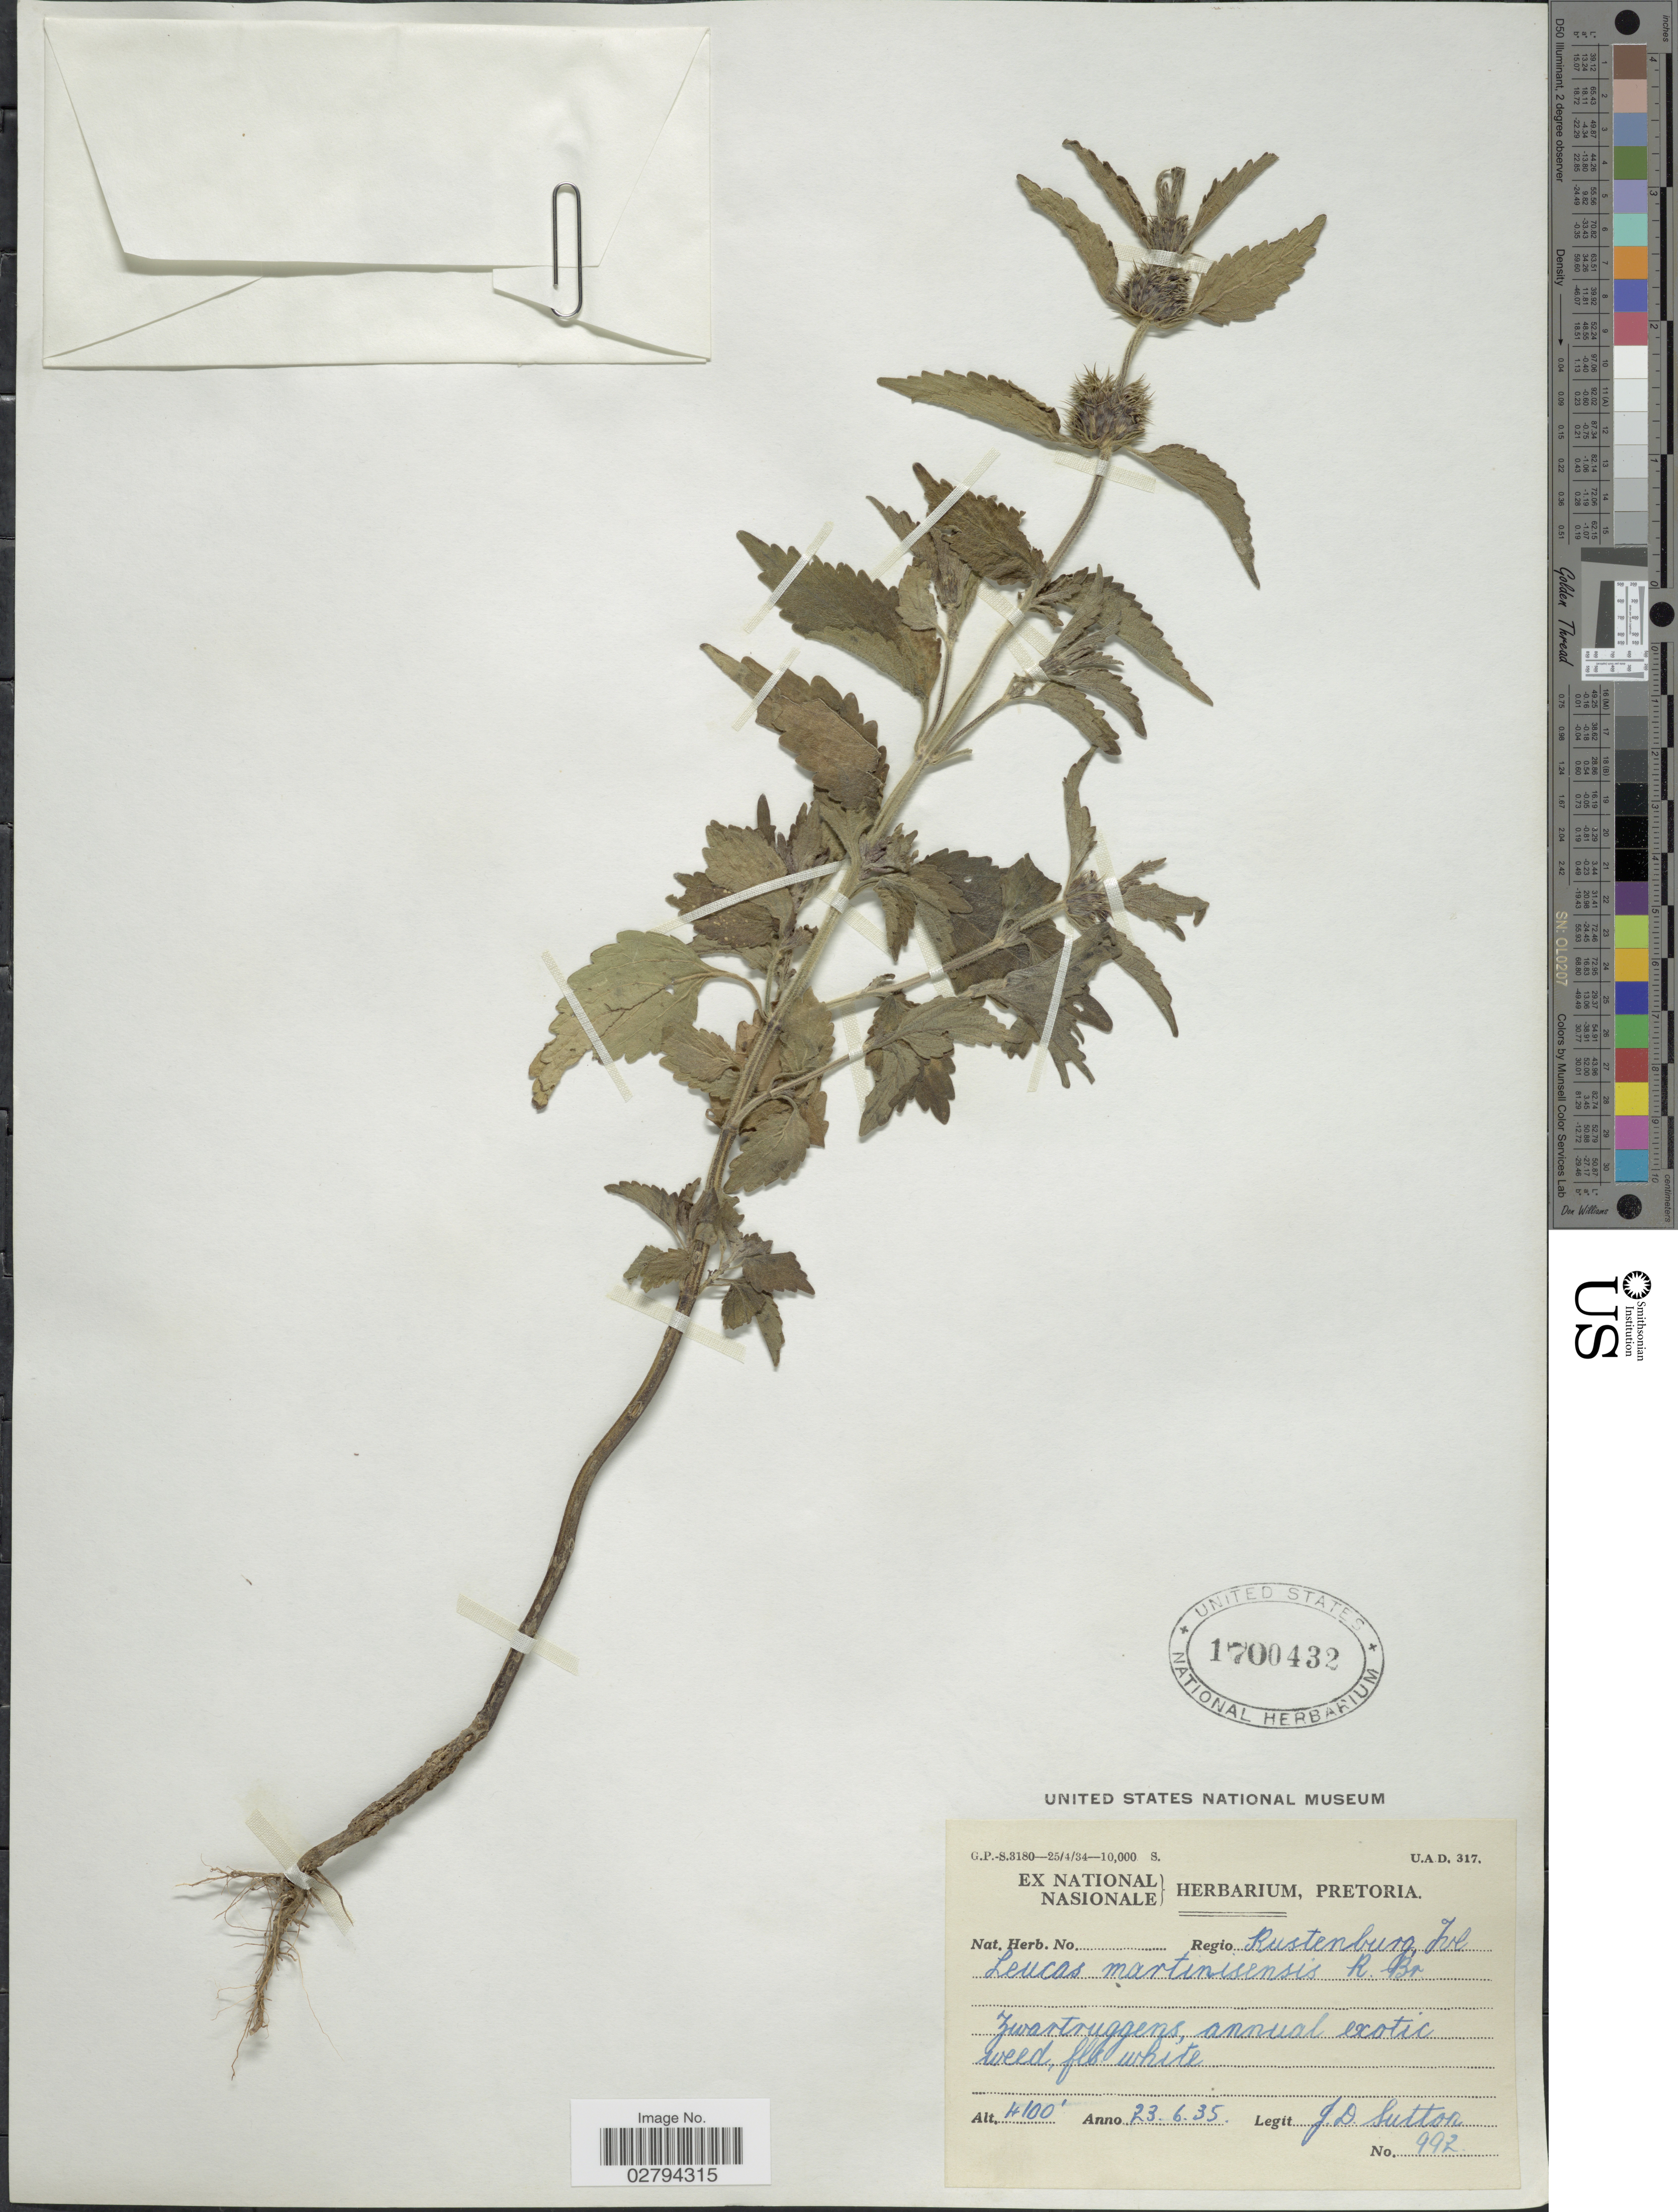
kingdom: Plantae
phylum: Tracheophyta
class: Magnoliopsida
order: Lamiales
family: Lamiaceae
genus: Leucas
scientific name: Leucas martinicensis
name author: (Jacq.) R. Br.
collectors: J. Sutton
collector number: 992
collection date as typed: Transcribed d/m/y: 23/6/35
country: South Africa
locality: Regio Rustenburg Tvl.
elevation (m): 1250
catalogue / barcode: US 1700432